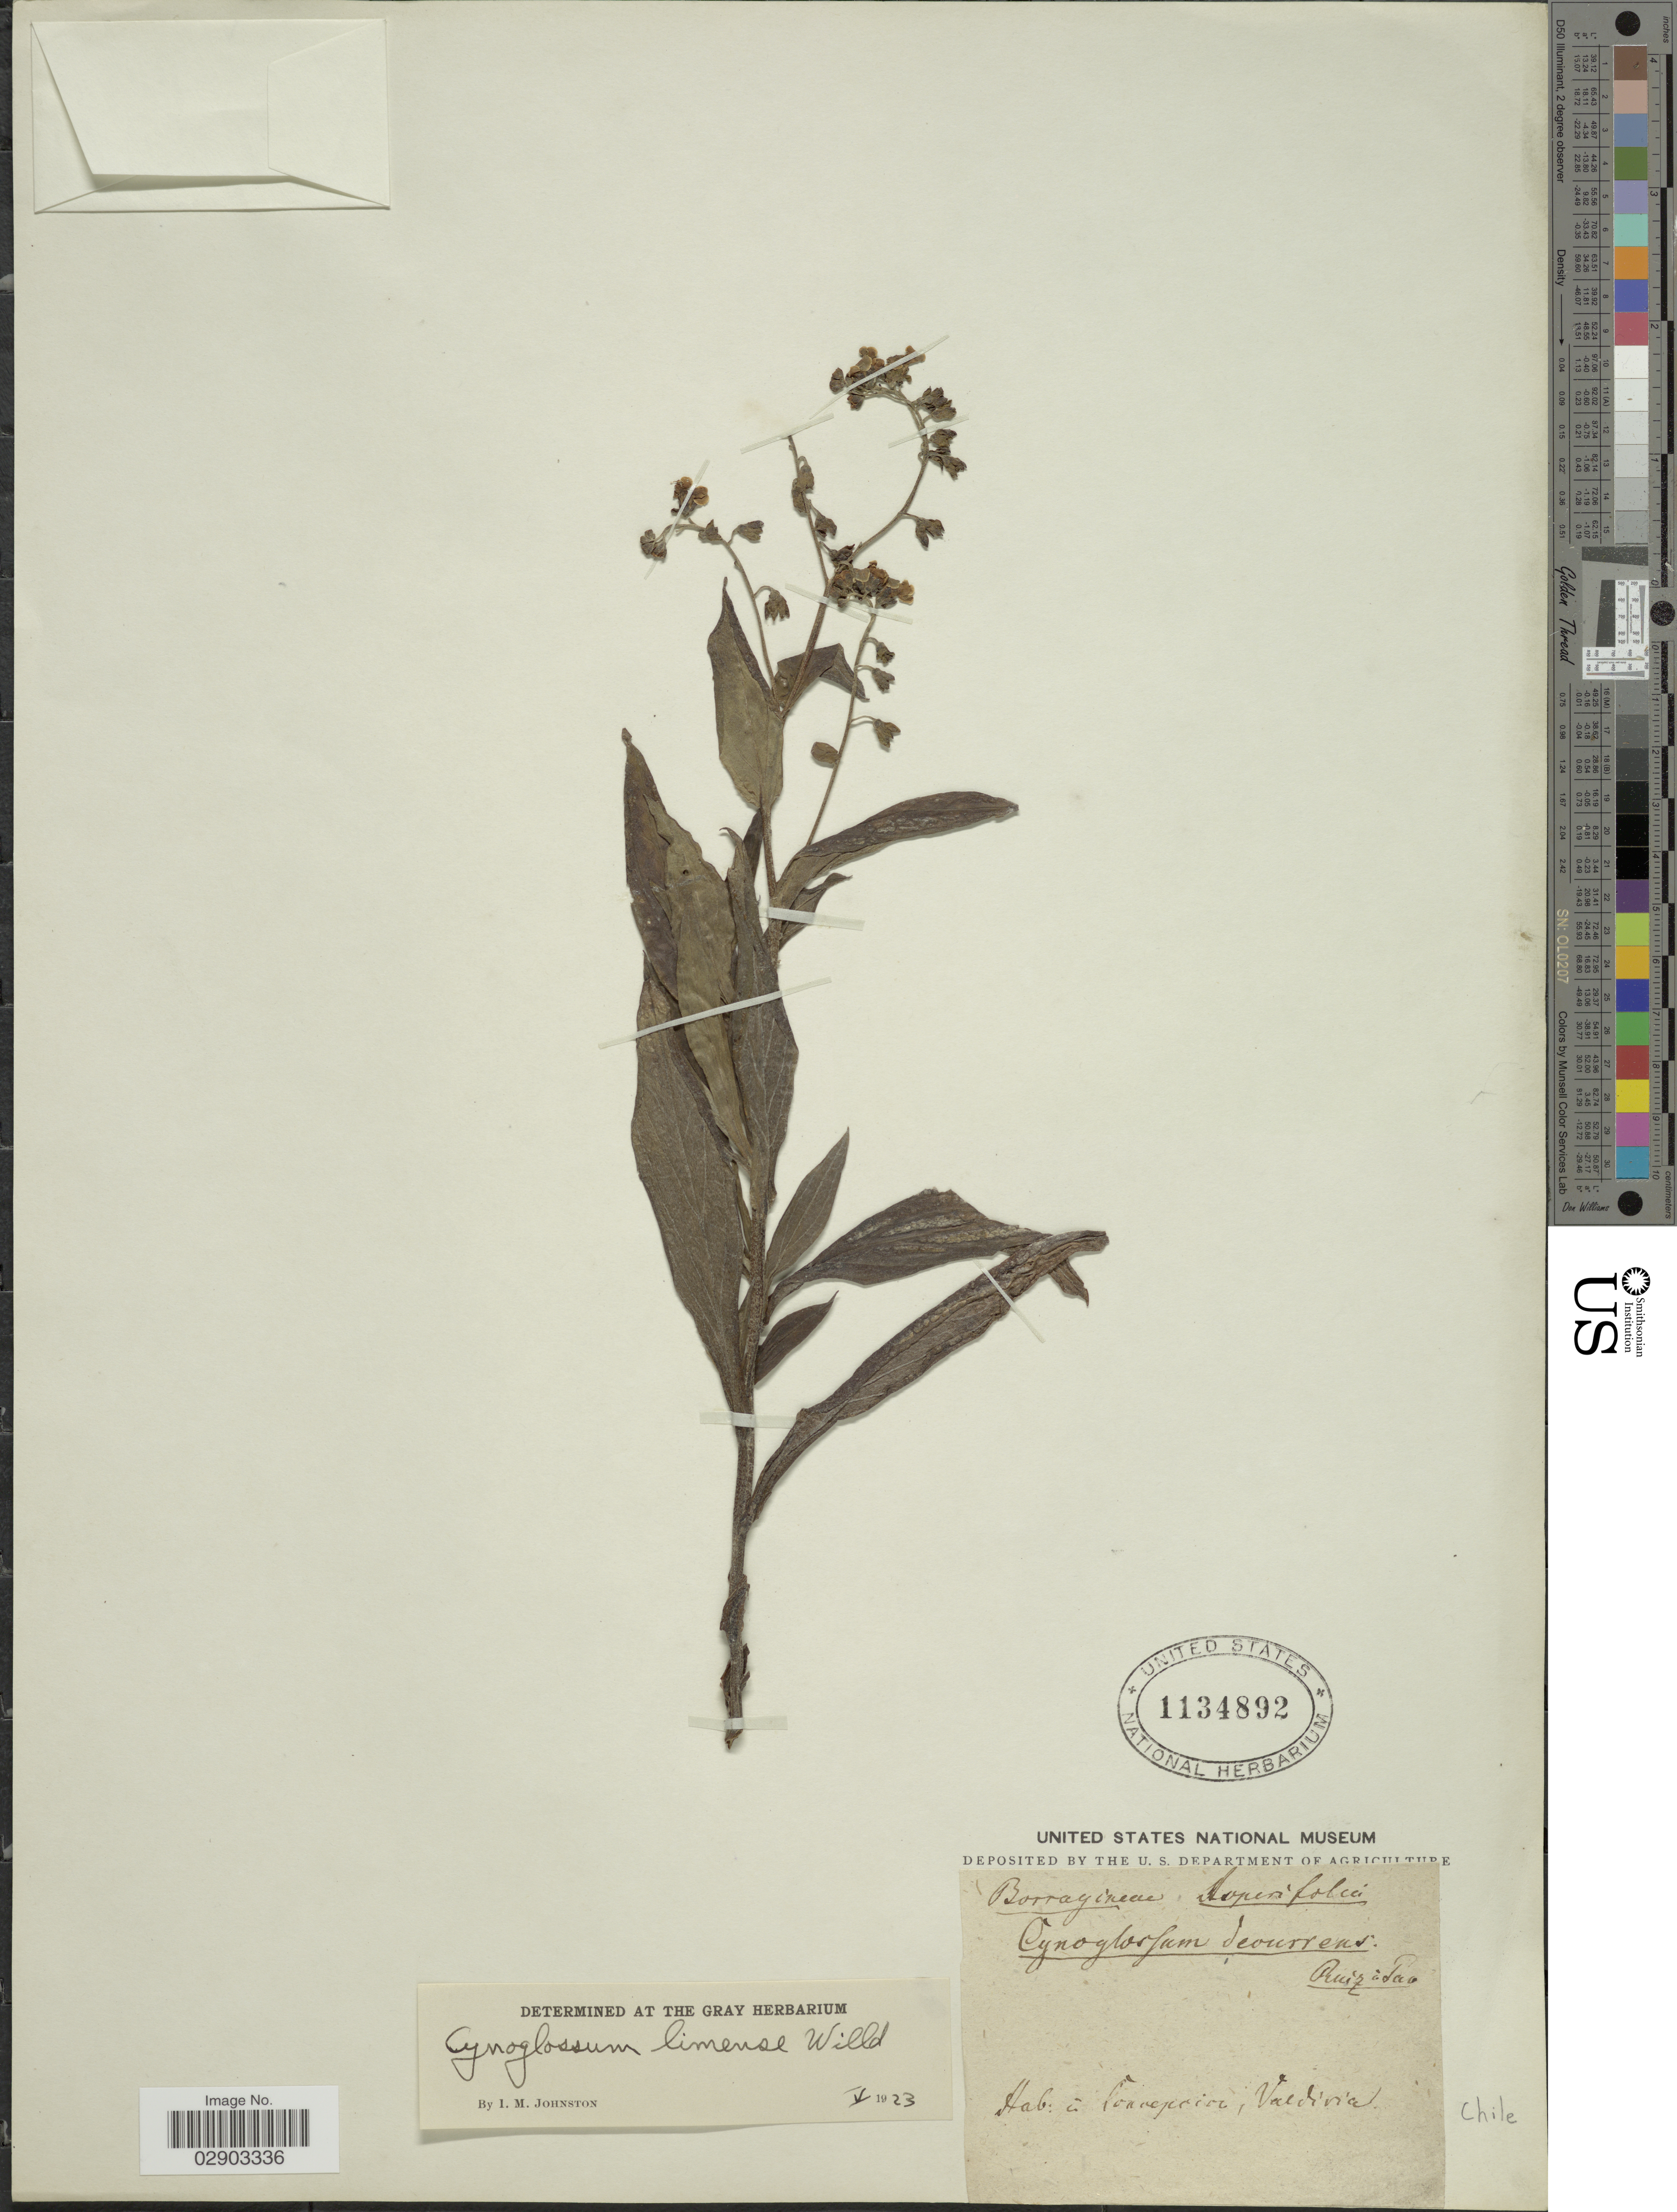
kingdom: Plantae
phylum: Tracheophyta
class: Magnoliopsida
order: Boraginales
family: Boraginaceae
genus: Cynoglossum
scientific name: Cynoglossum limense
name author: Willd.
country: Chile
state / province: Los Ríos (XIV)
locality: Concepcion, Valdivia.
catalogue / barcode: US 1134892